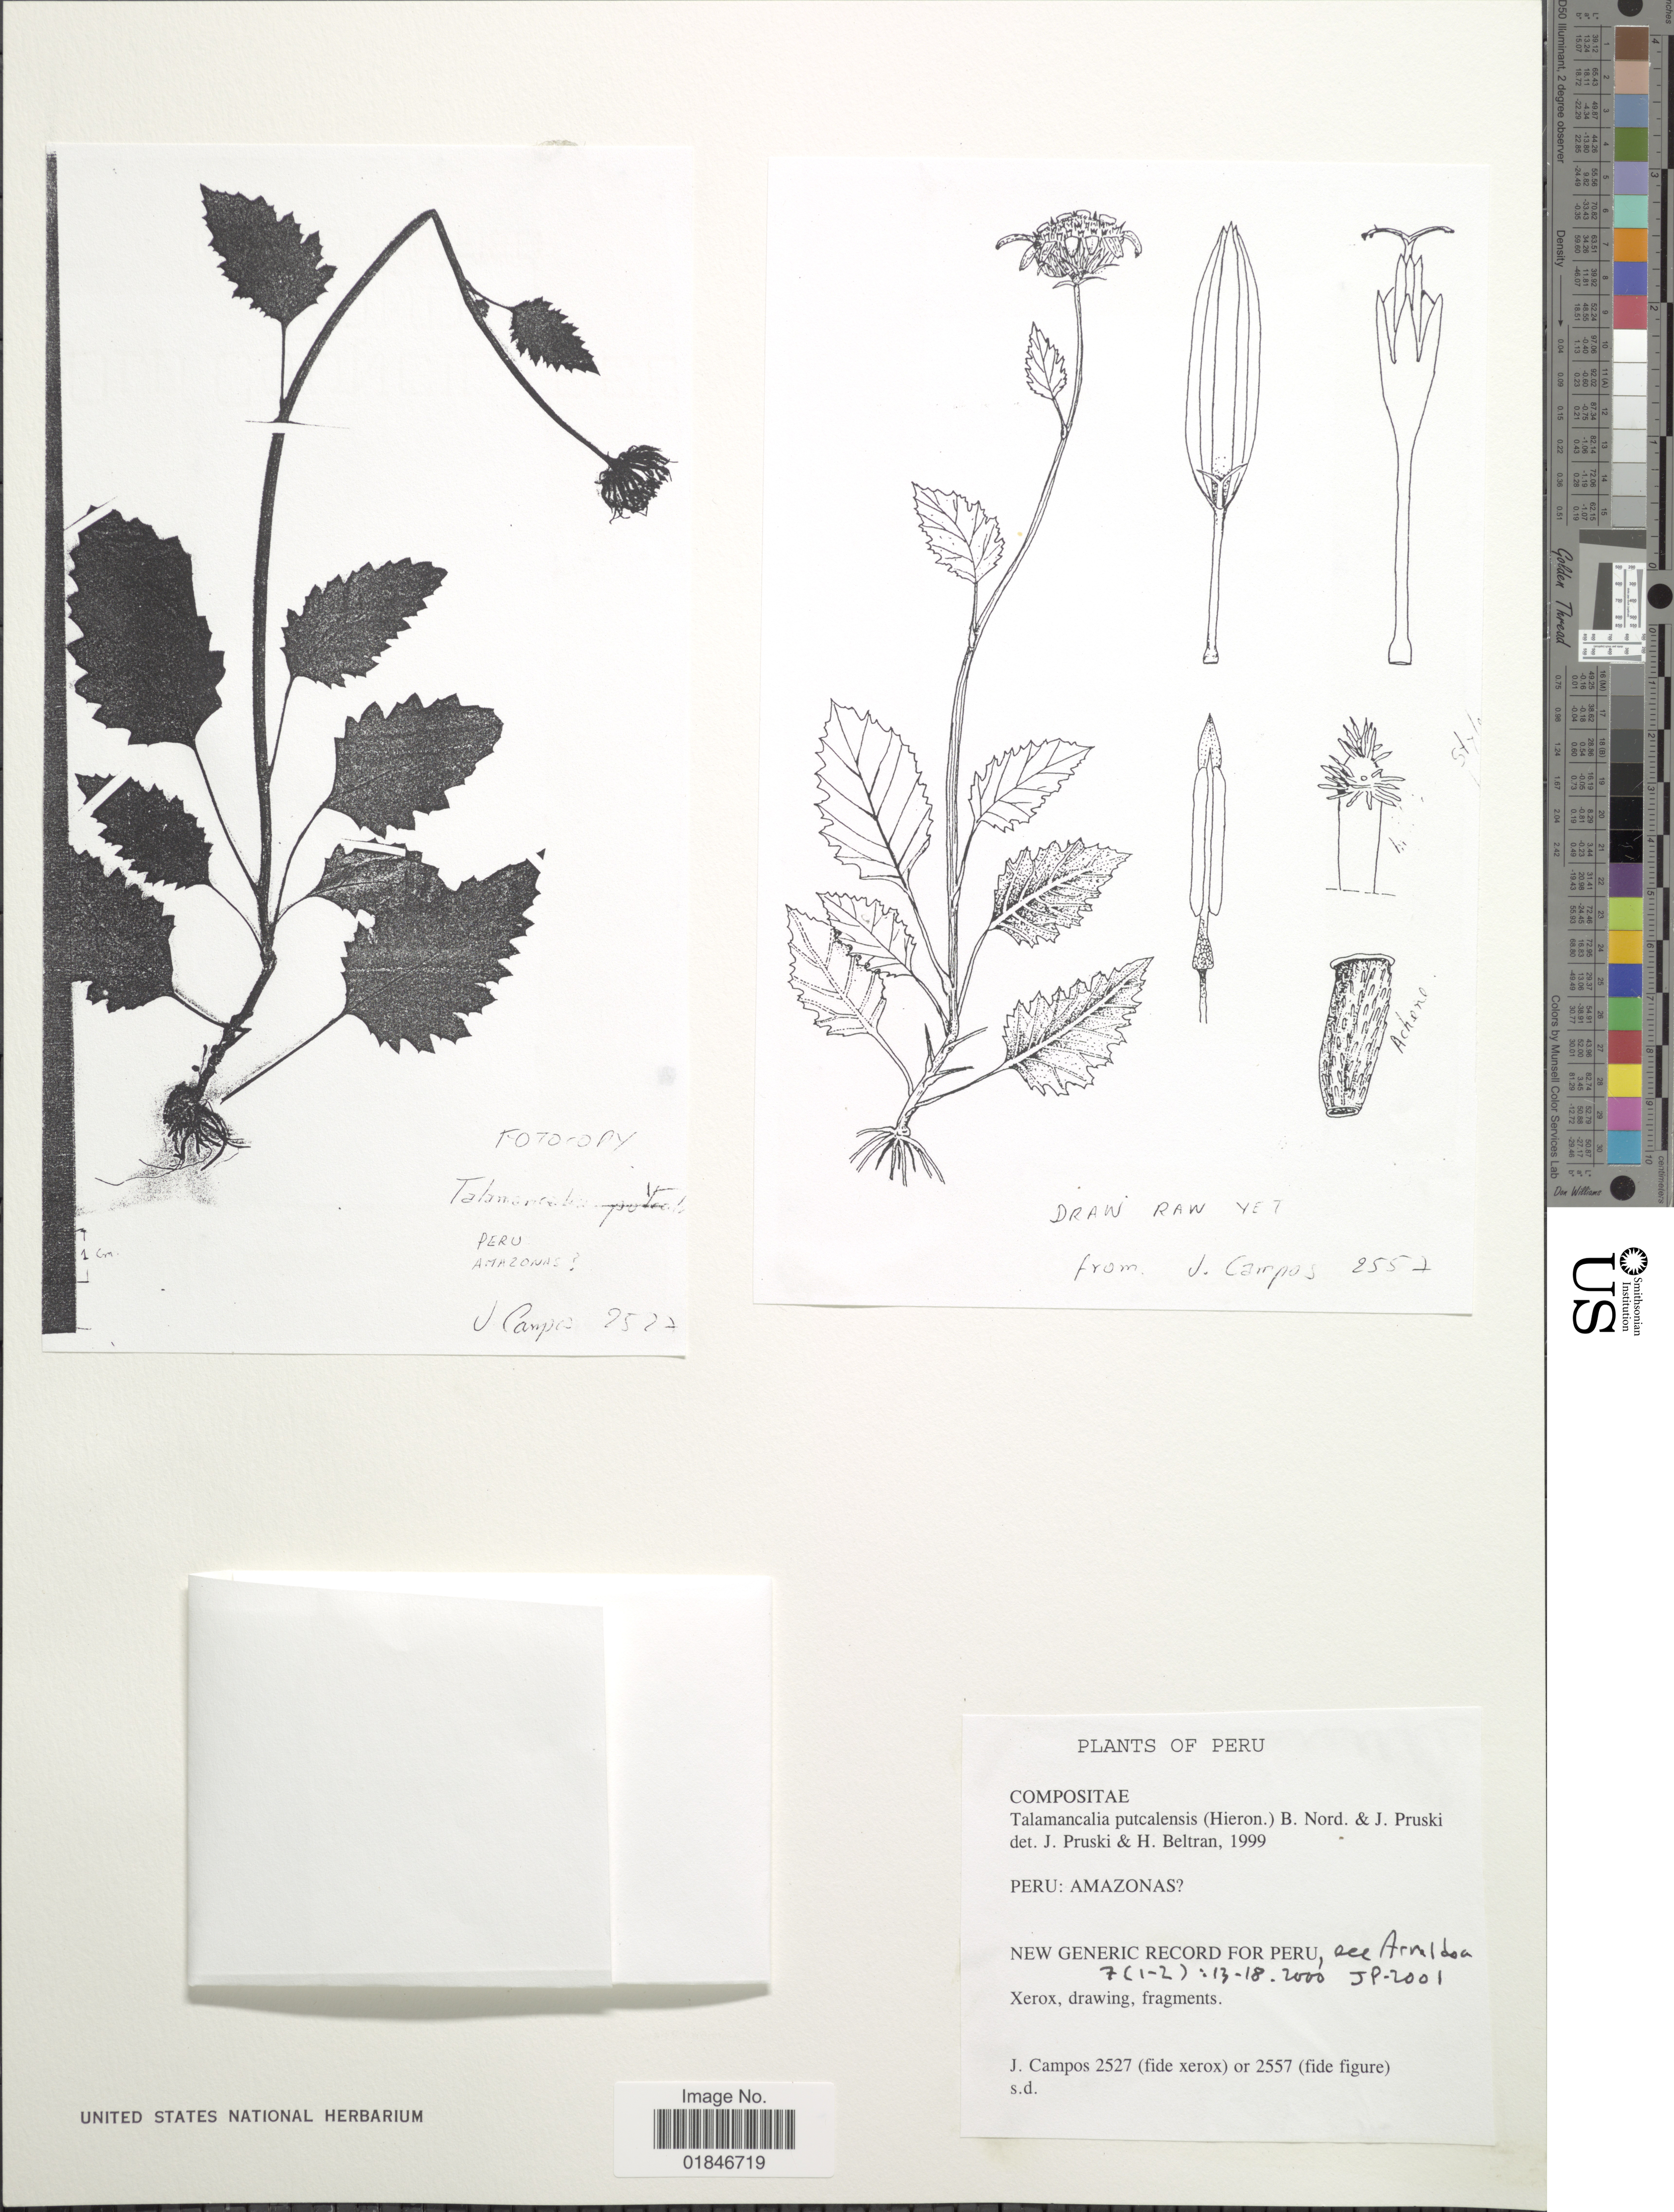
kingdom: Plantae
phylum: Tracheophyta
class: Magnoliopsida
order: Asterales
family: Asteraceae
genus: Talamancalia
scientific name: Talamancalia putcalensis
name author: (Hieron.) B. Nord. & Pruski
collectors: J. Campos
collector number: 2527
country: Peru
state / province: Amazonas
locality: Peru: Amazonas.